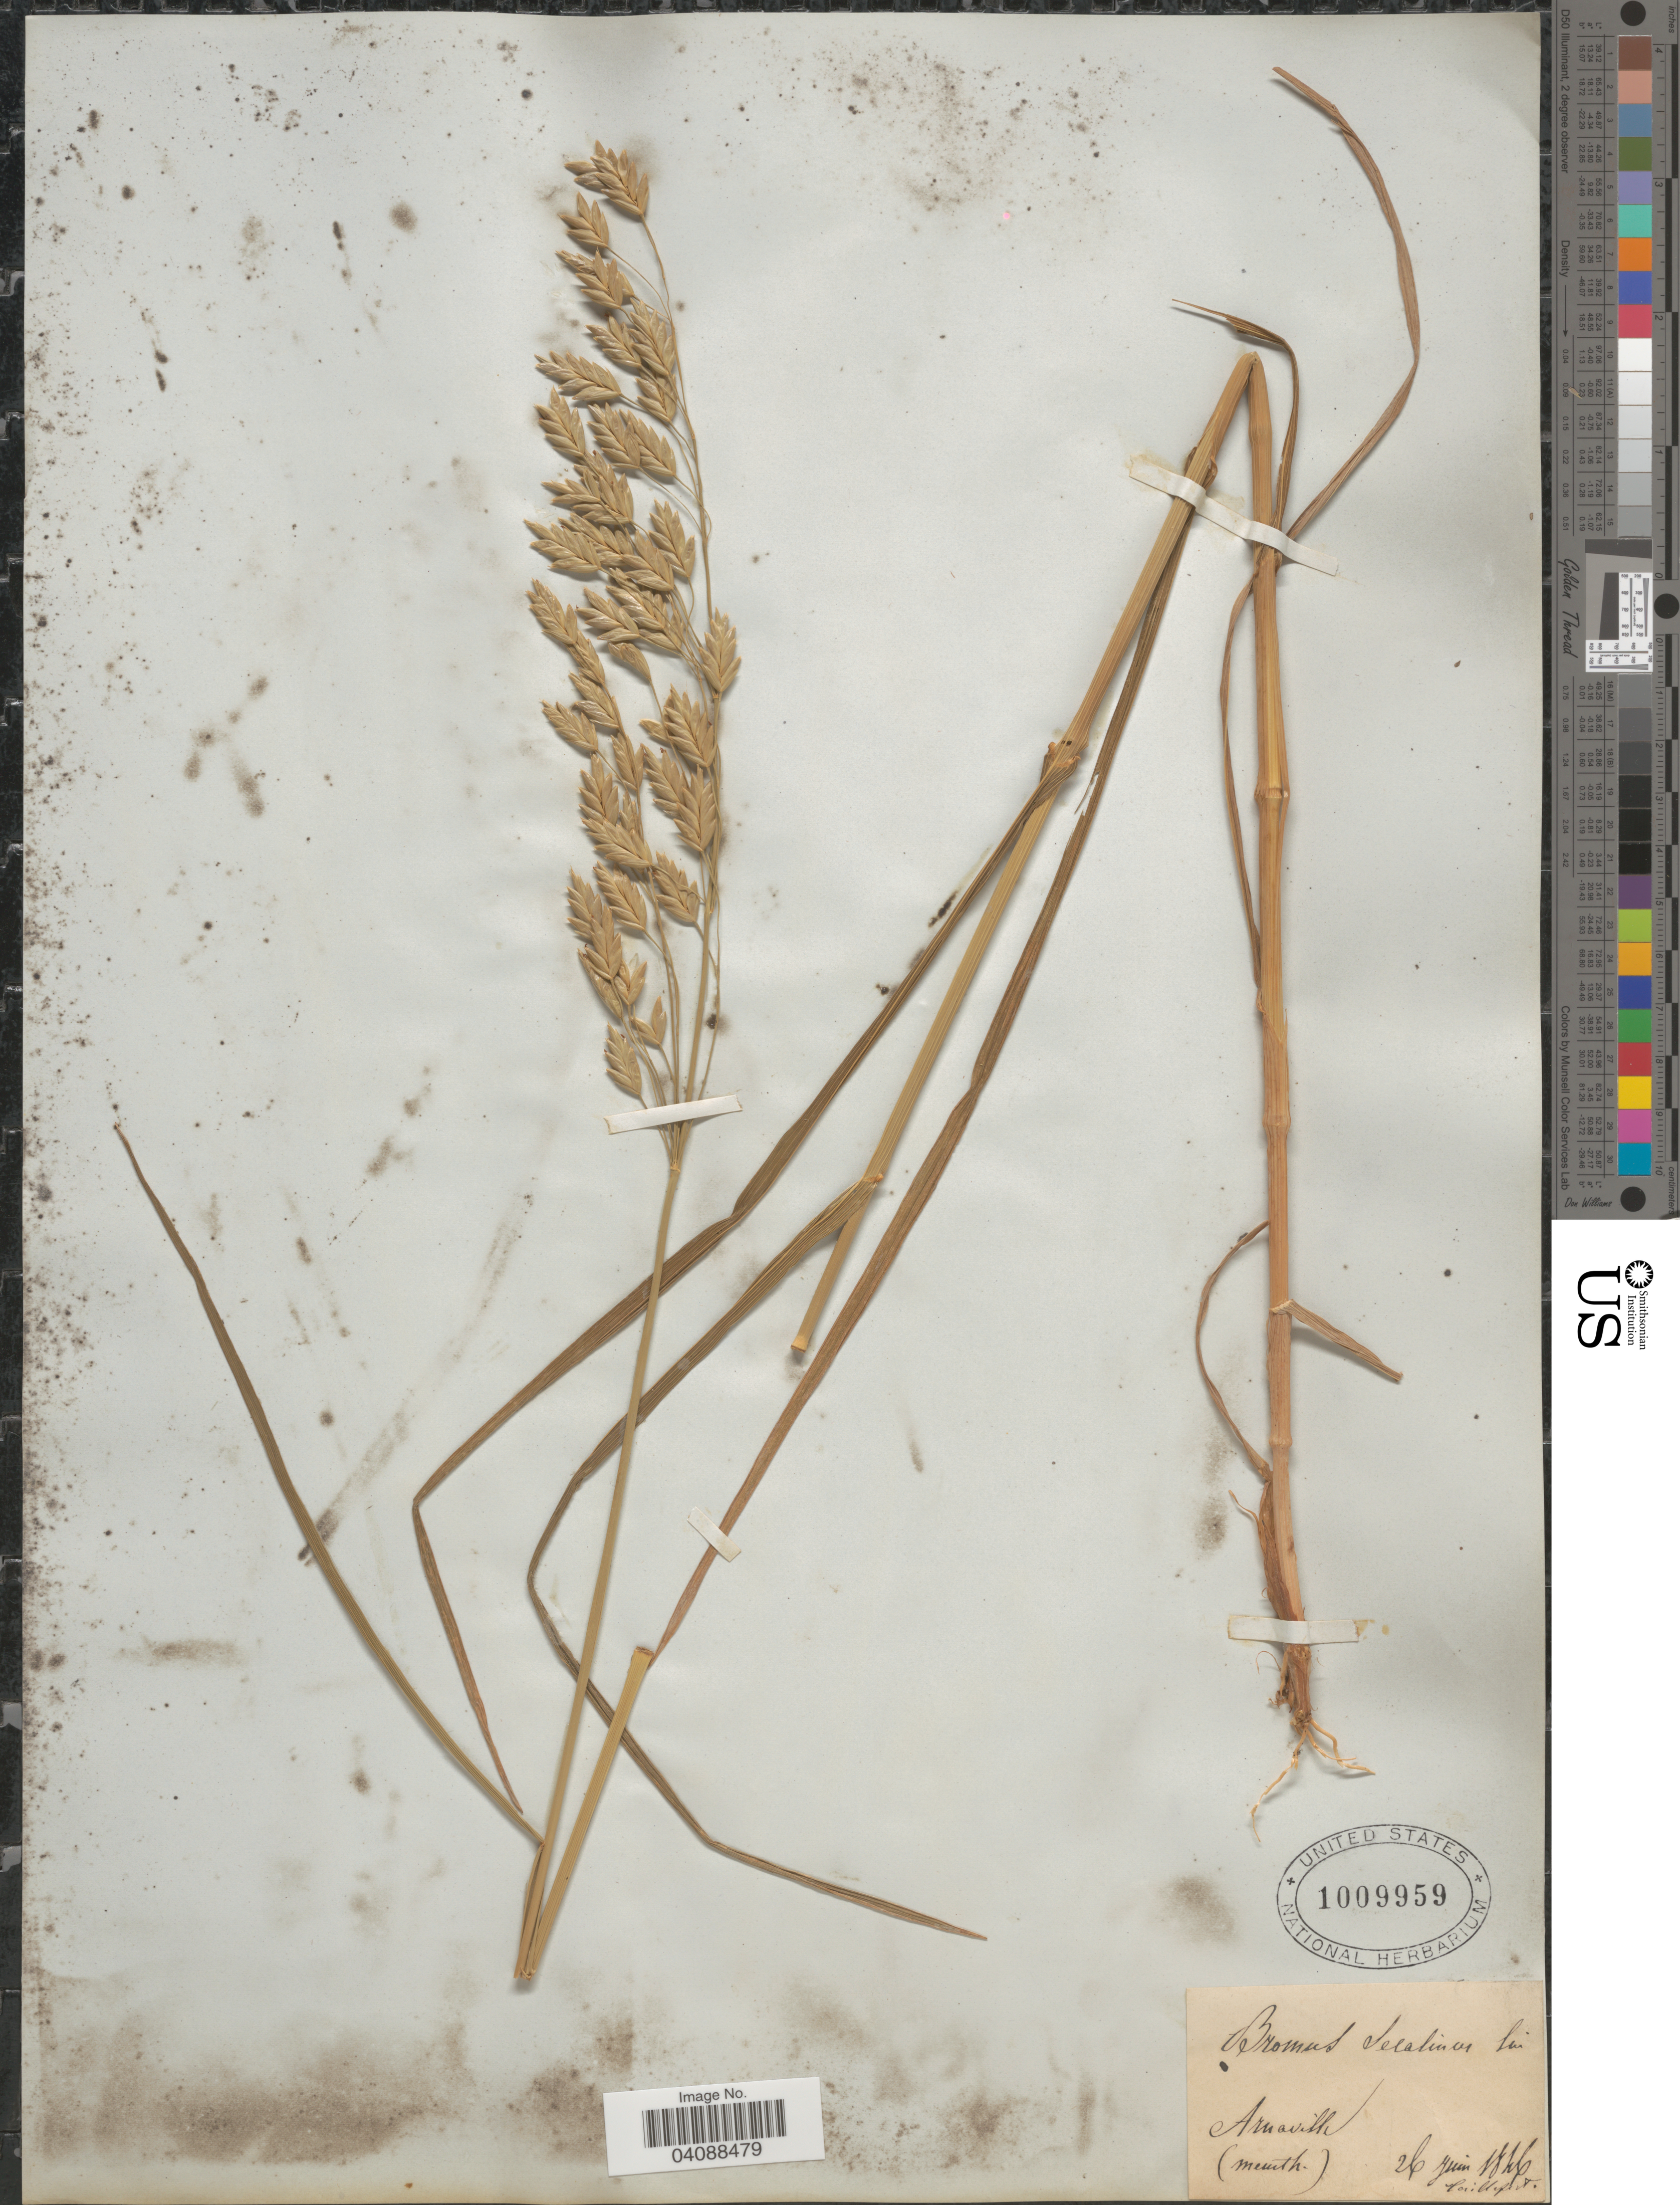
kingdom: Plantae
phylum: Tracheophyta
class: Liliopsida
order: Poales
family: Poaceae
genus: Bromus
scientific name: Bromus secalinus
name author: L.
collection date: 1846-06-26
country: France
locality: Arnaville (meurth.).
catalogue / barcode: US 1009959